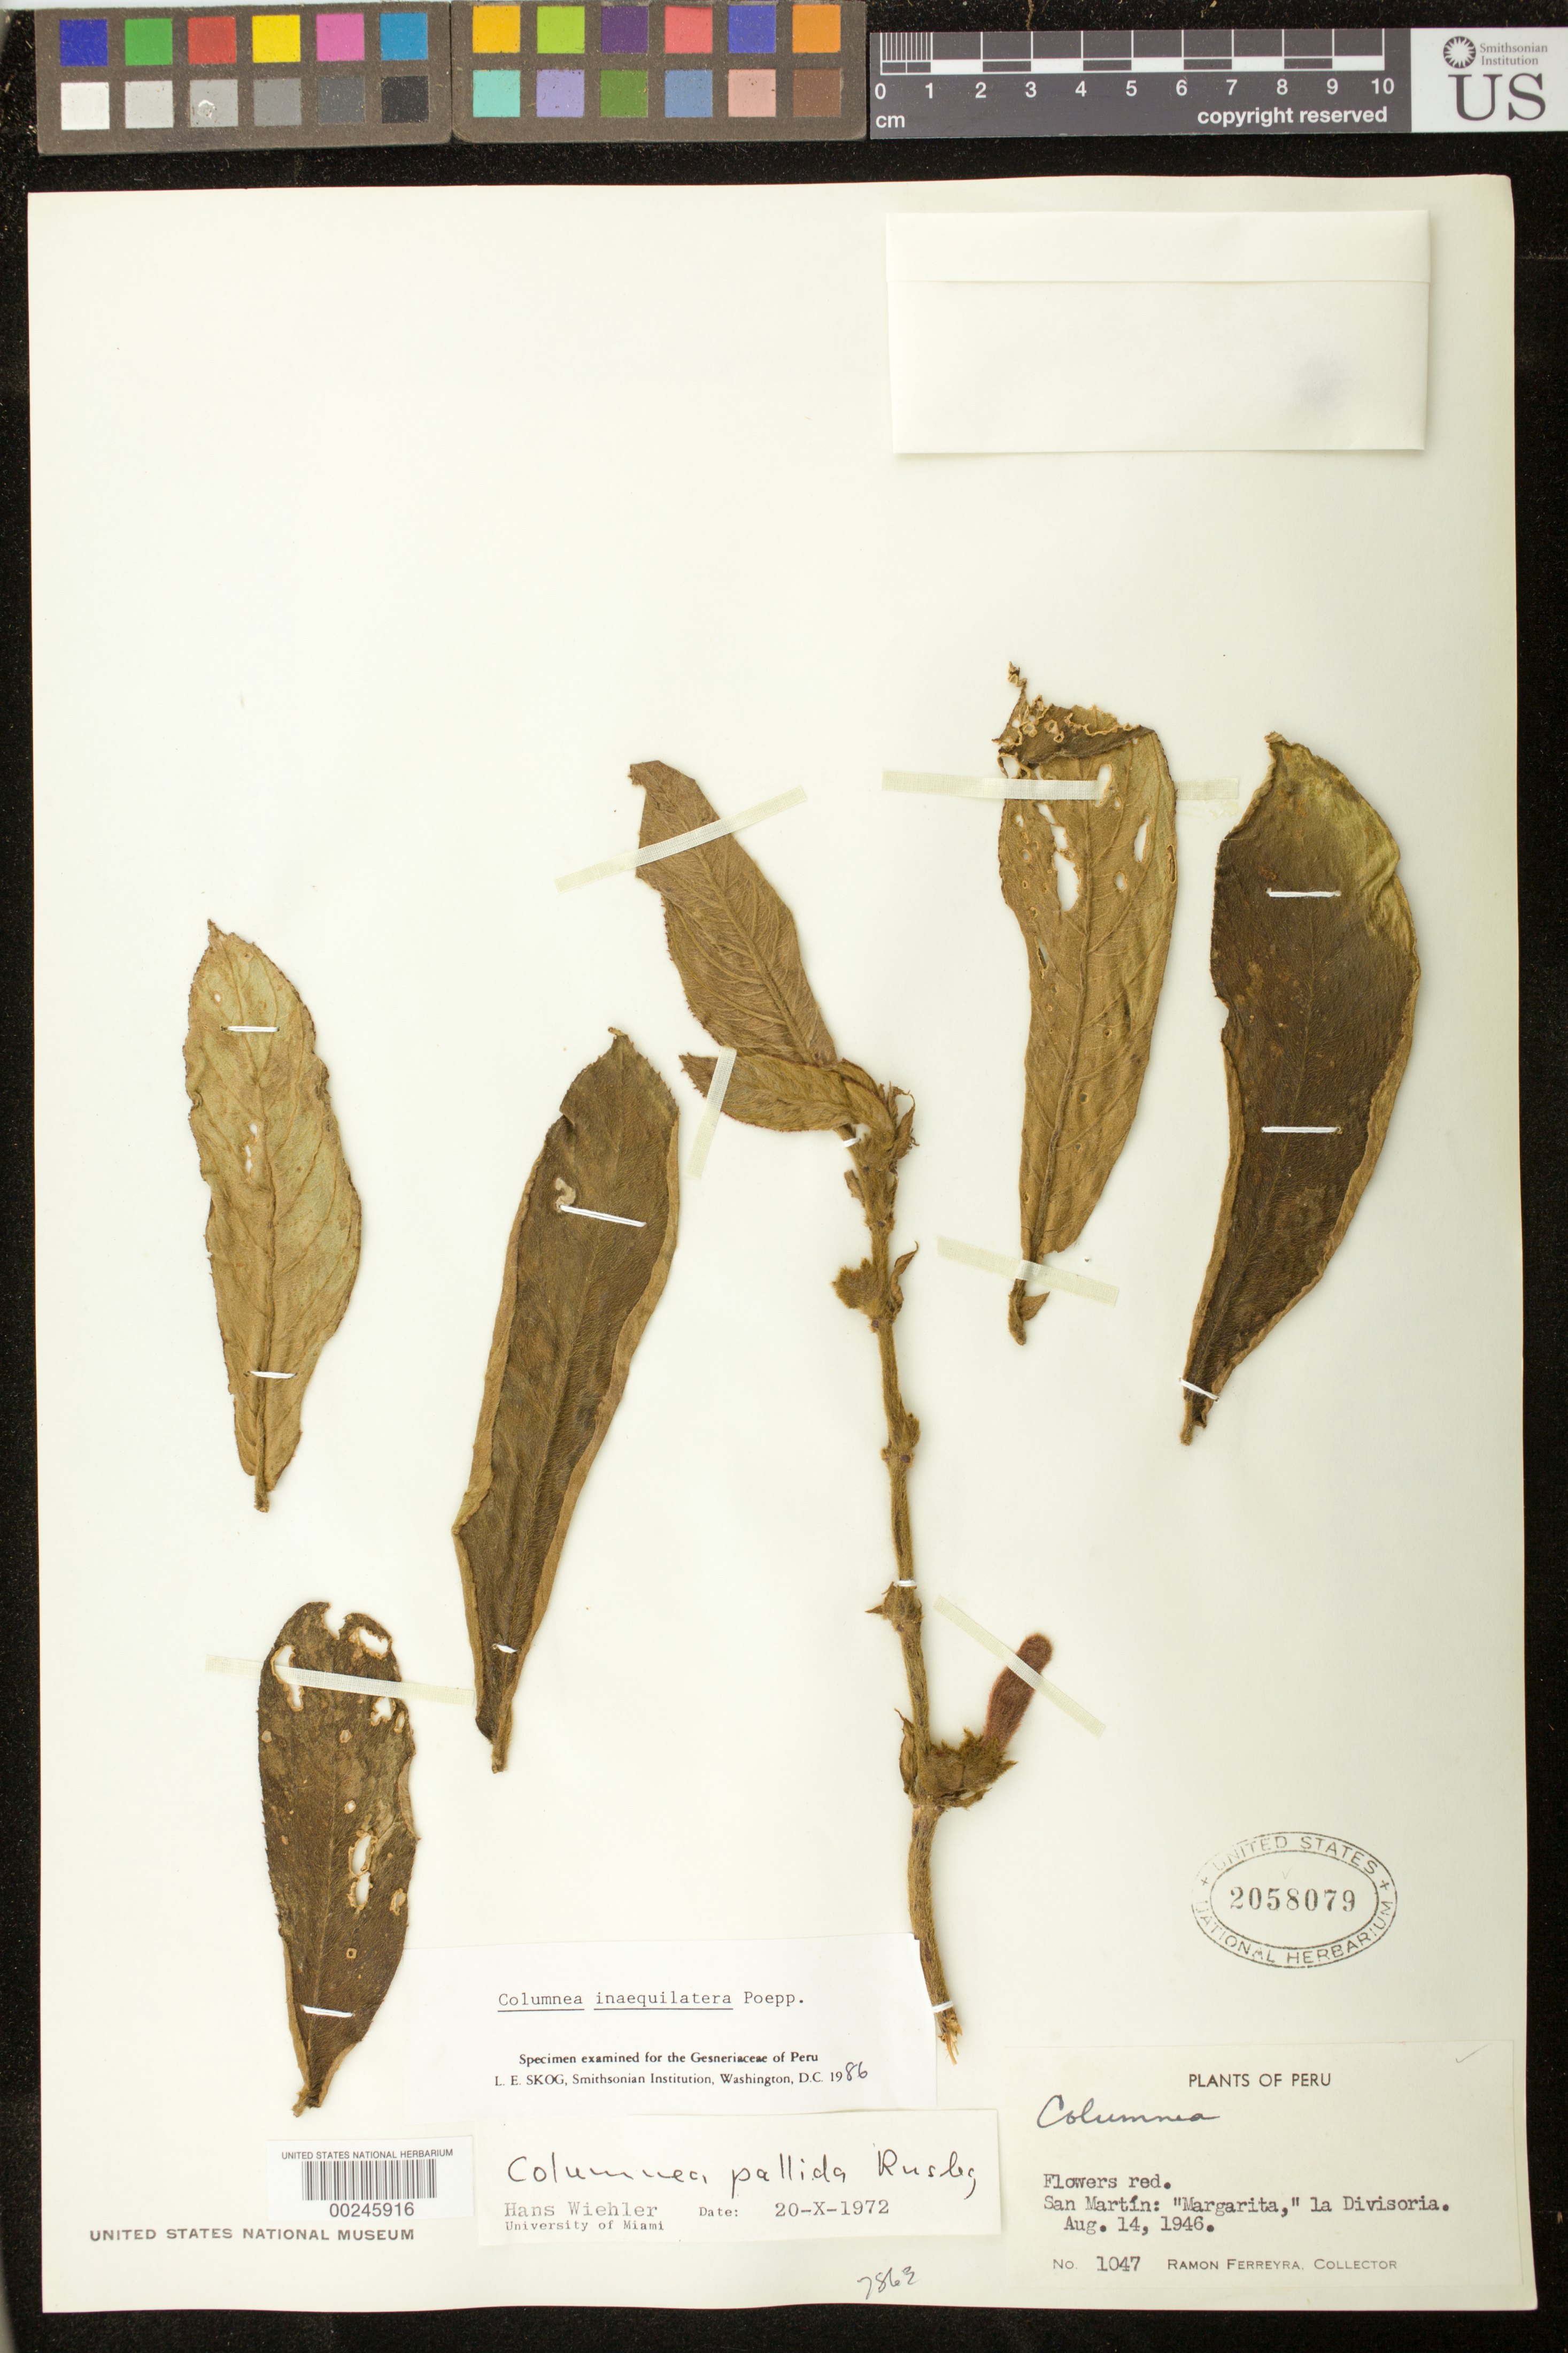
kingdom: Plantae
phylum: Tracheophyta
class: Magnoliopsida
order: Lamiales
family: Gesneriaceae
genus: Columnea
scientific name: Columnea inaequilatera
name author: Poepp.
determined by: Clark, J. L., (SEL), The Marie Selby Botanical Garden (UNITED STATES)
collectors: R. A. Ferreyra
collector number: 1047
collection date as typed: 14 Aug 1946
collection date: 1946-08-14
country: Peru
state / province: San Martín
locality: Margarita,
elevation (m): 1500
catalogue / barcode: US 2058079